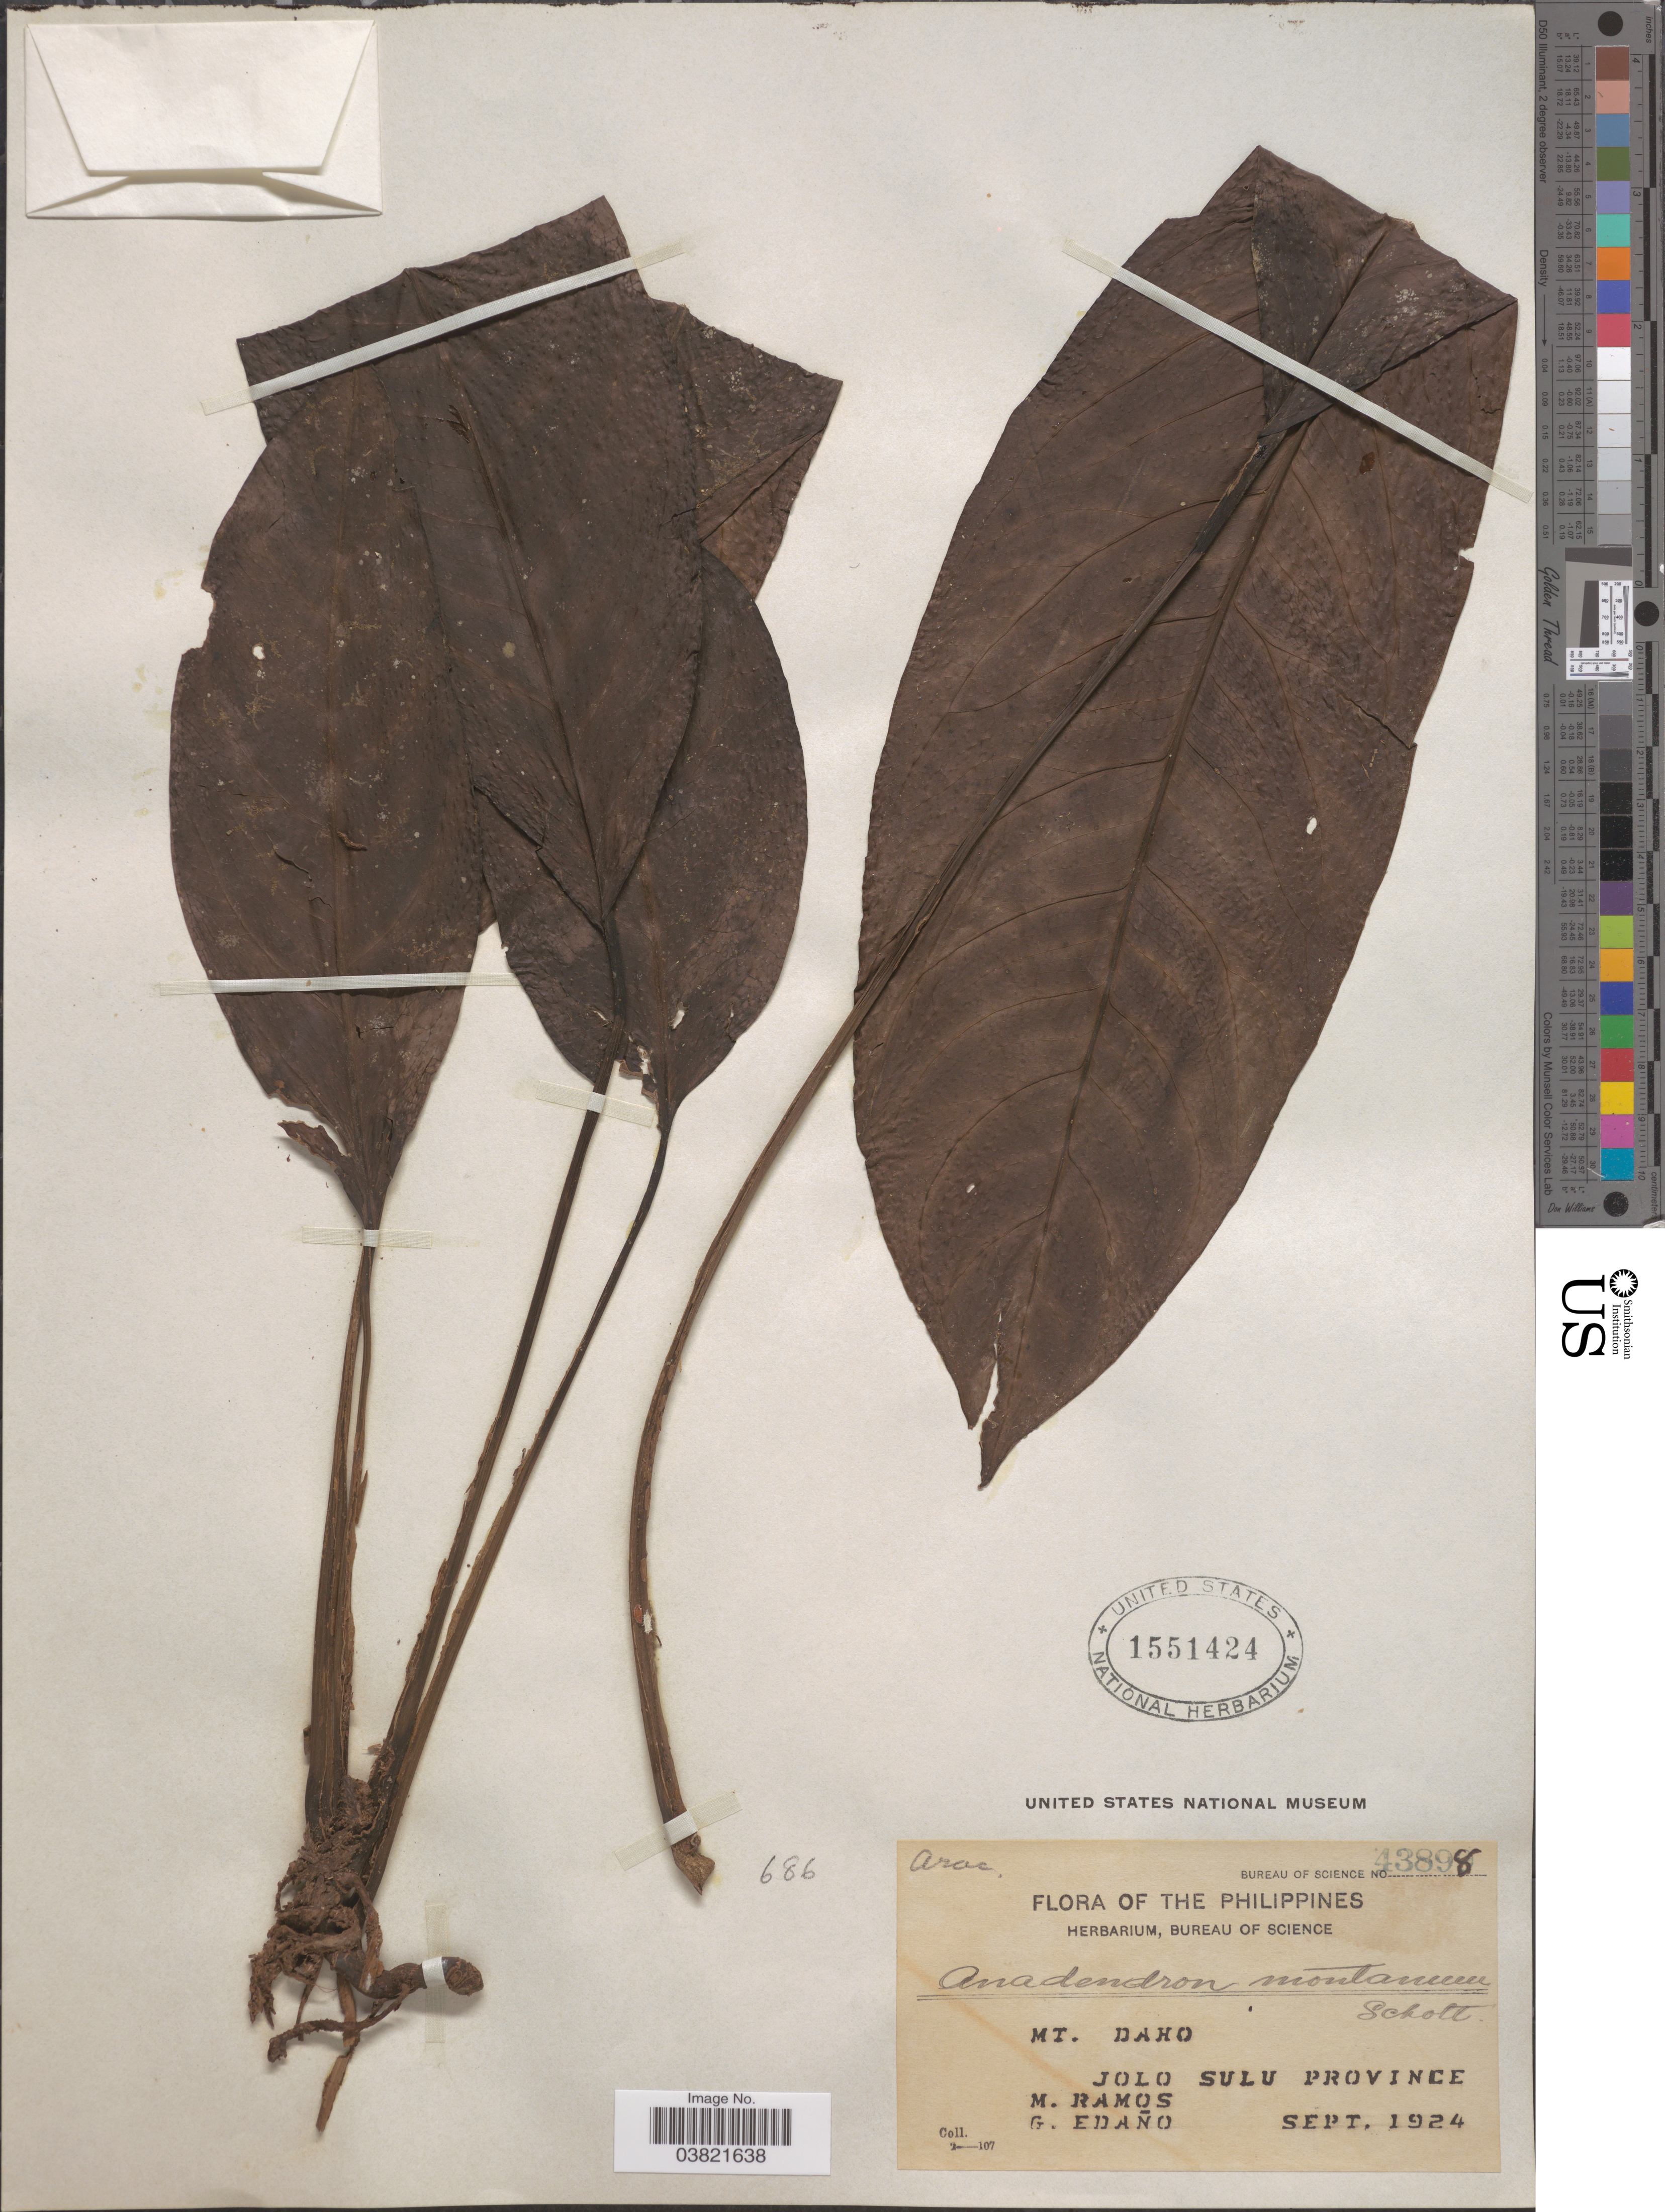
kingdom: Plantae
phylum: Tracheophyta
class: Liliopsida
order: Alismatales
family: Araceae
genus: Anadendrum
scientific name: Anadendrum microstachyum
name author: (de Vriese & Miq.) Backer & Alderw.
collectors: M. Ramos & G. Edaño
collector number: Bureau of Science 43898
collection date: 1924-09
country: Philippines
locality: Mt. Daho. Jolo Sulu Province.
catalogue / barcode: US 1551424